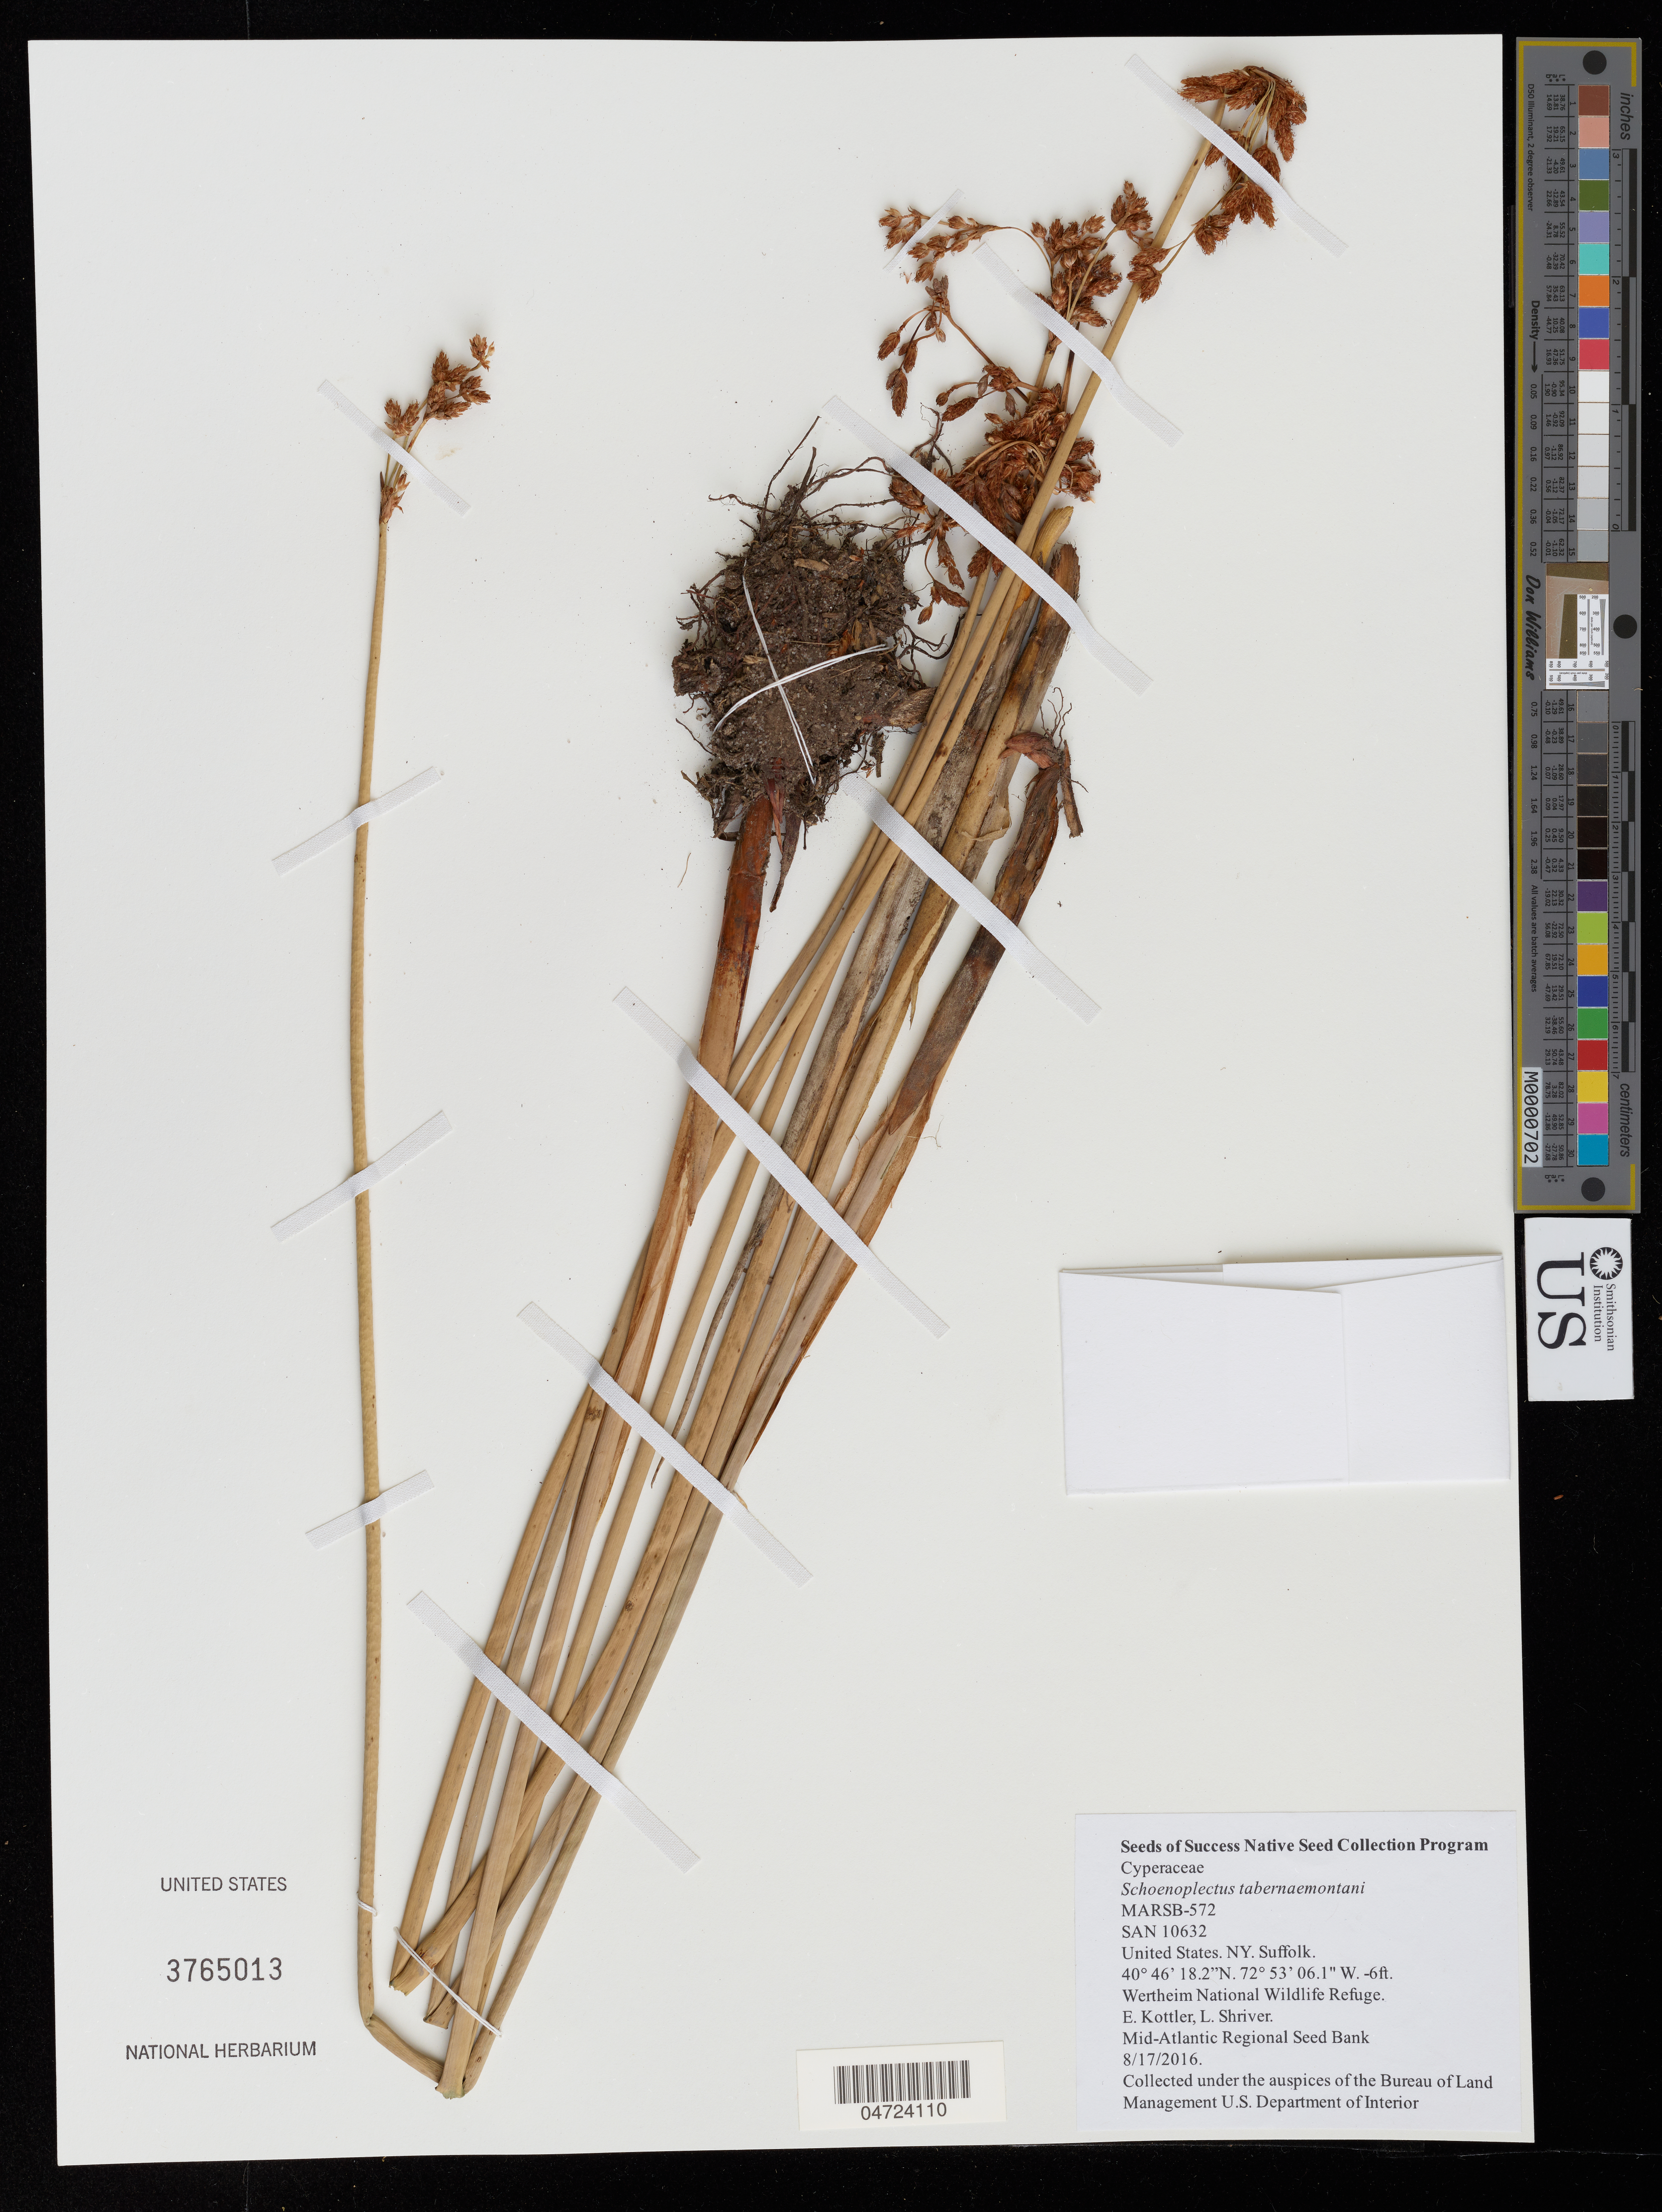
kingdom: Plantae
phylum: Tracheophyta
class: Liliopsida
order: Poales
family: Cyperaceae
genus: Schoenoplectus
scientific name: Schoenoplectus tabernaemontani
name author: (C.C. Gmel.) Palla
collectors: E. Kottler & L. Shriver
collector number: MARSB-572/SAN10632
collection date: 2016-08-17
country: United States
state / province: New York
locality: Suffolk. Wertheim National Wildlife Refuge.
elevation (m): -2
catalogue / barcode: US 3765013